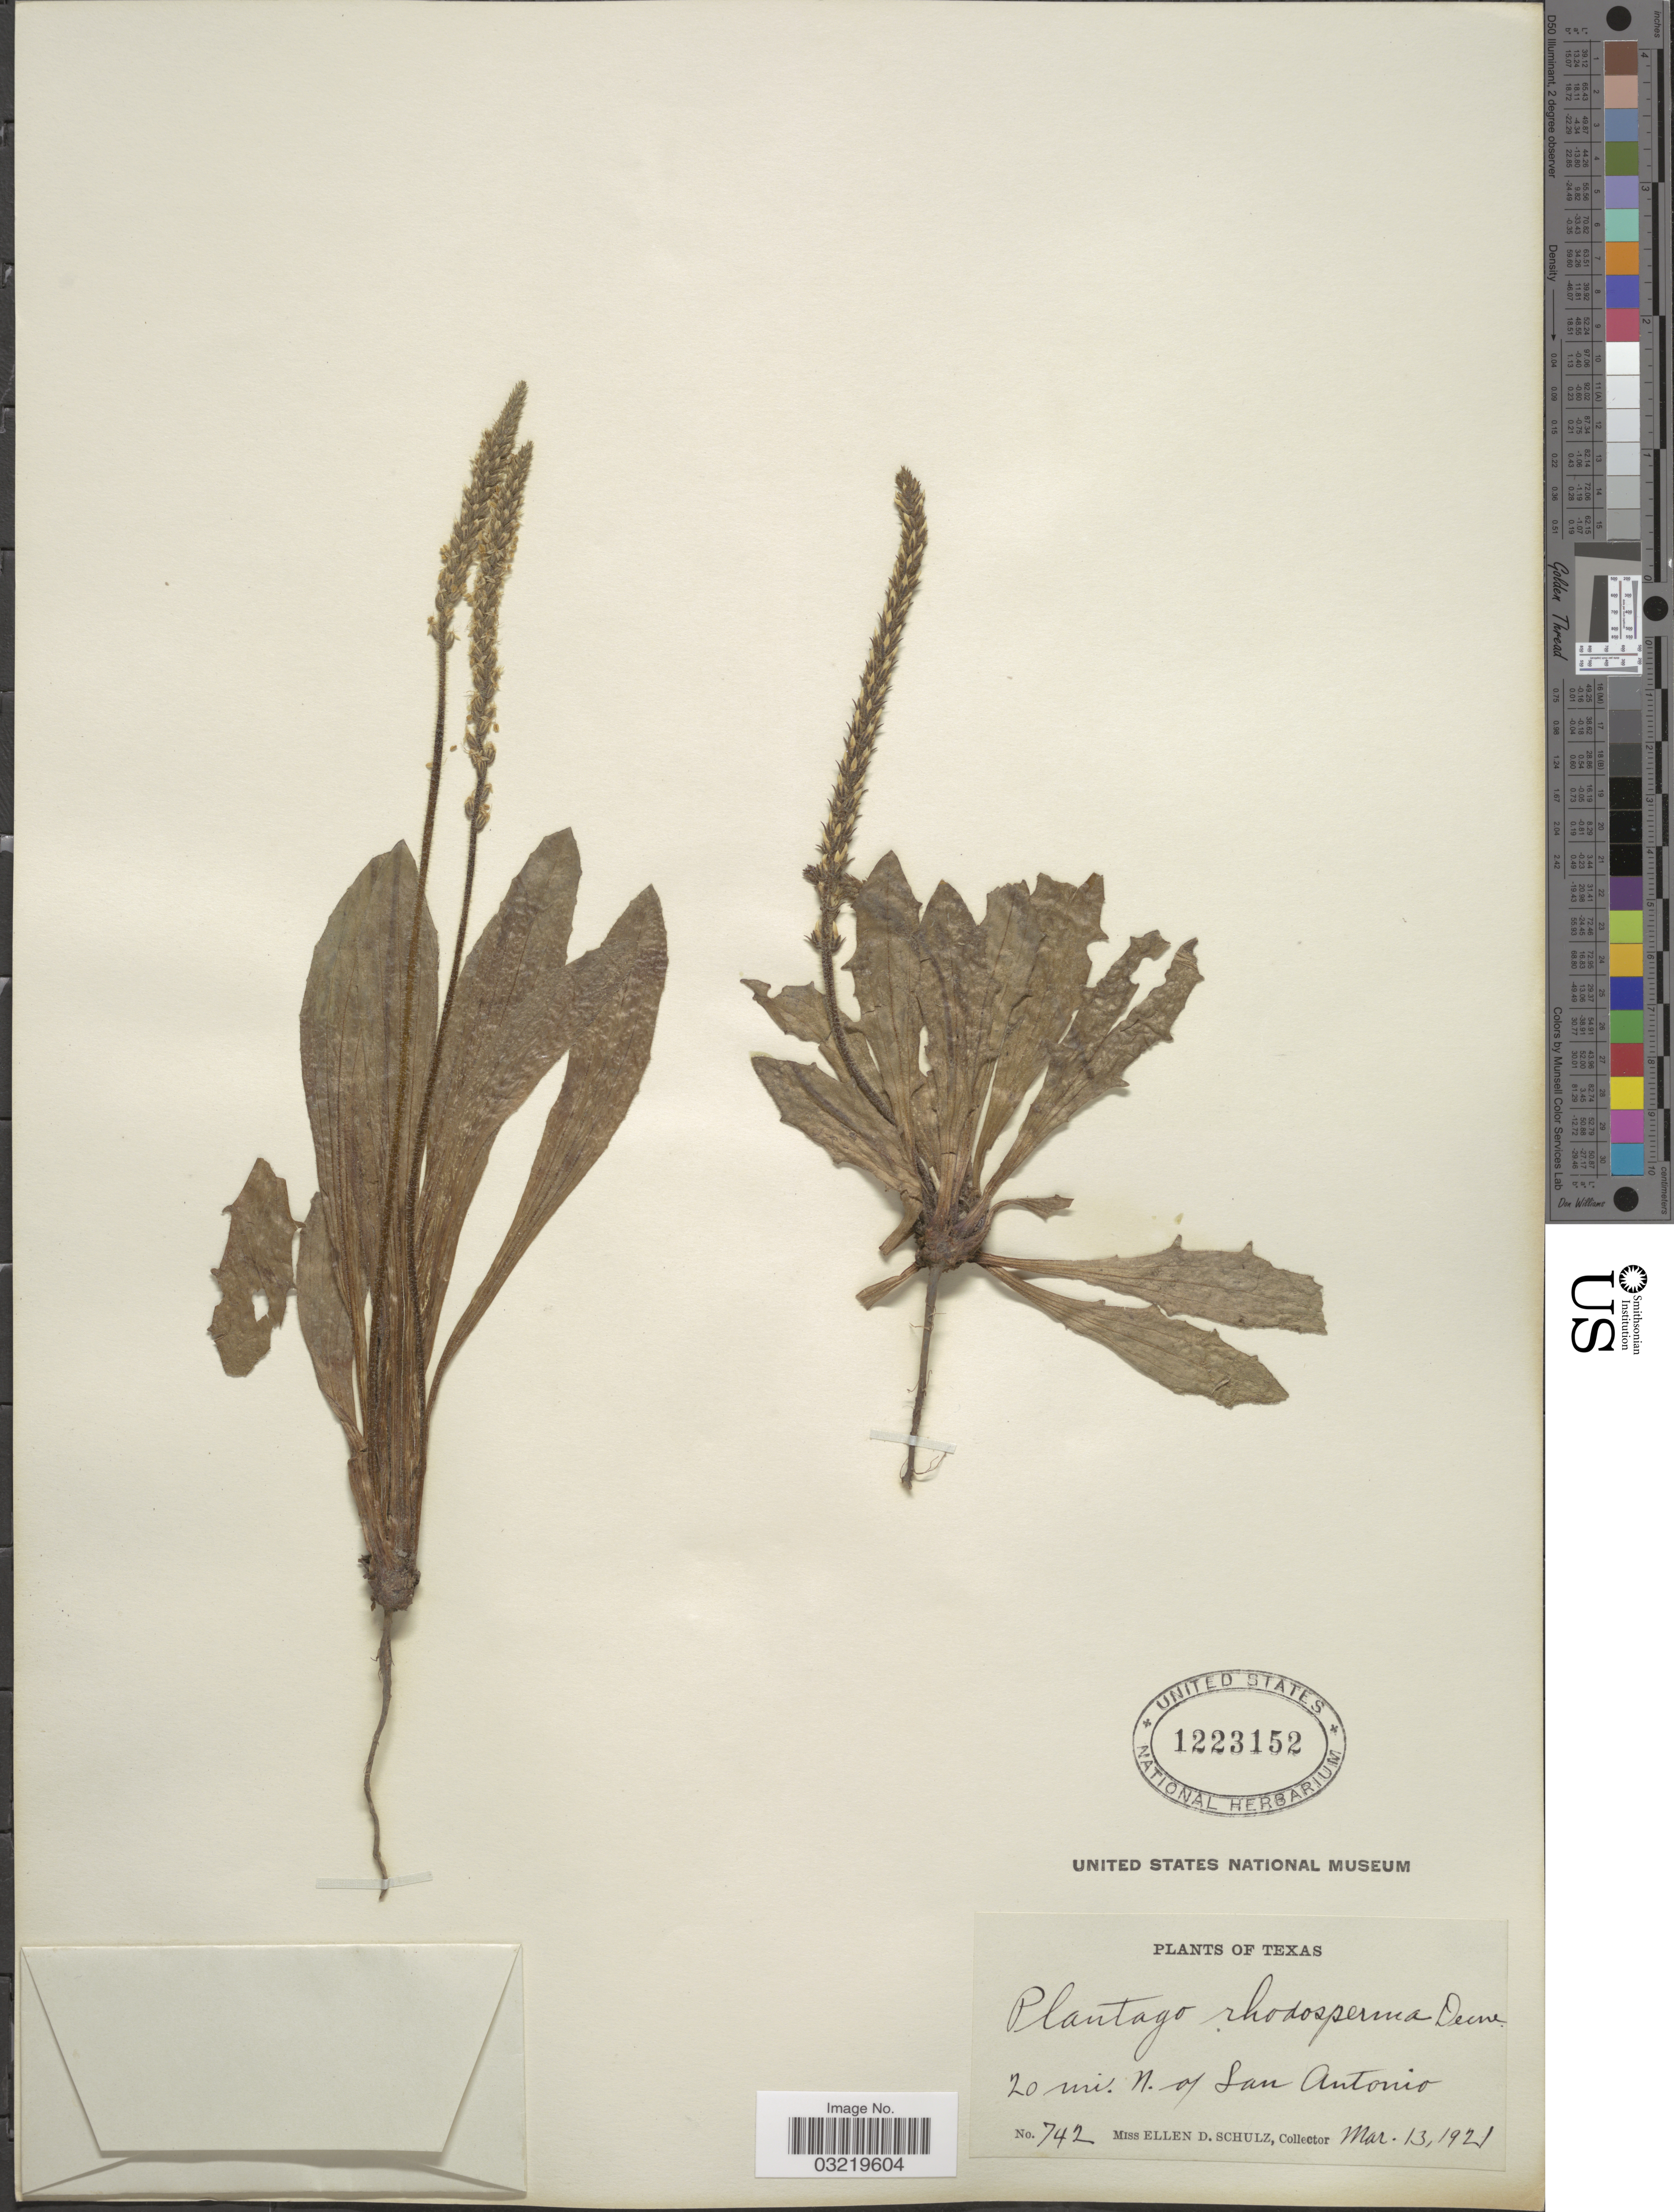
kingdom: Plantae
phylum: Tracheophyta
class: Magnoliopsida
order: Lamiales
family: Plantaginaceae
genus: Plantago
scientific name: Plantago rhodosperma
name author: Decne.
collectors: E. D. Schulz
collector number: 742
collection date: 1921-03-13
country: United States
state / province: Texas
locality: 20 mi. N, of San Antonio.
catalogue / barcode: US 1223152